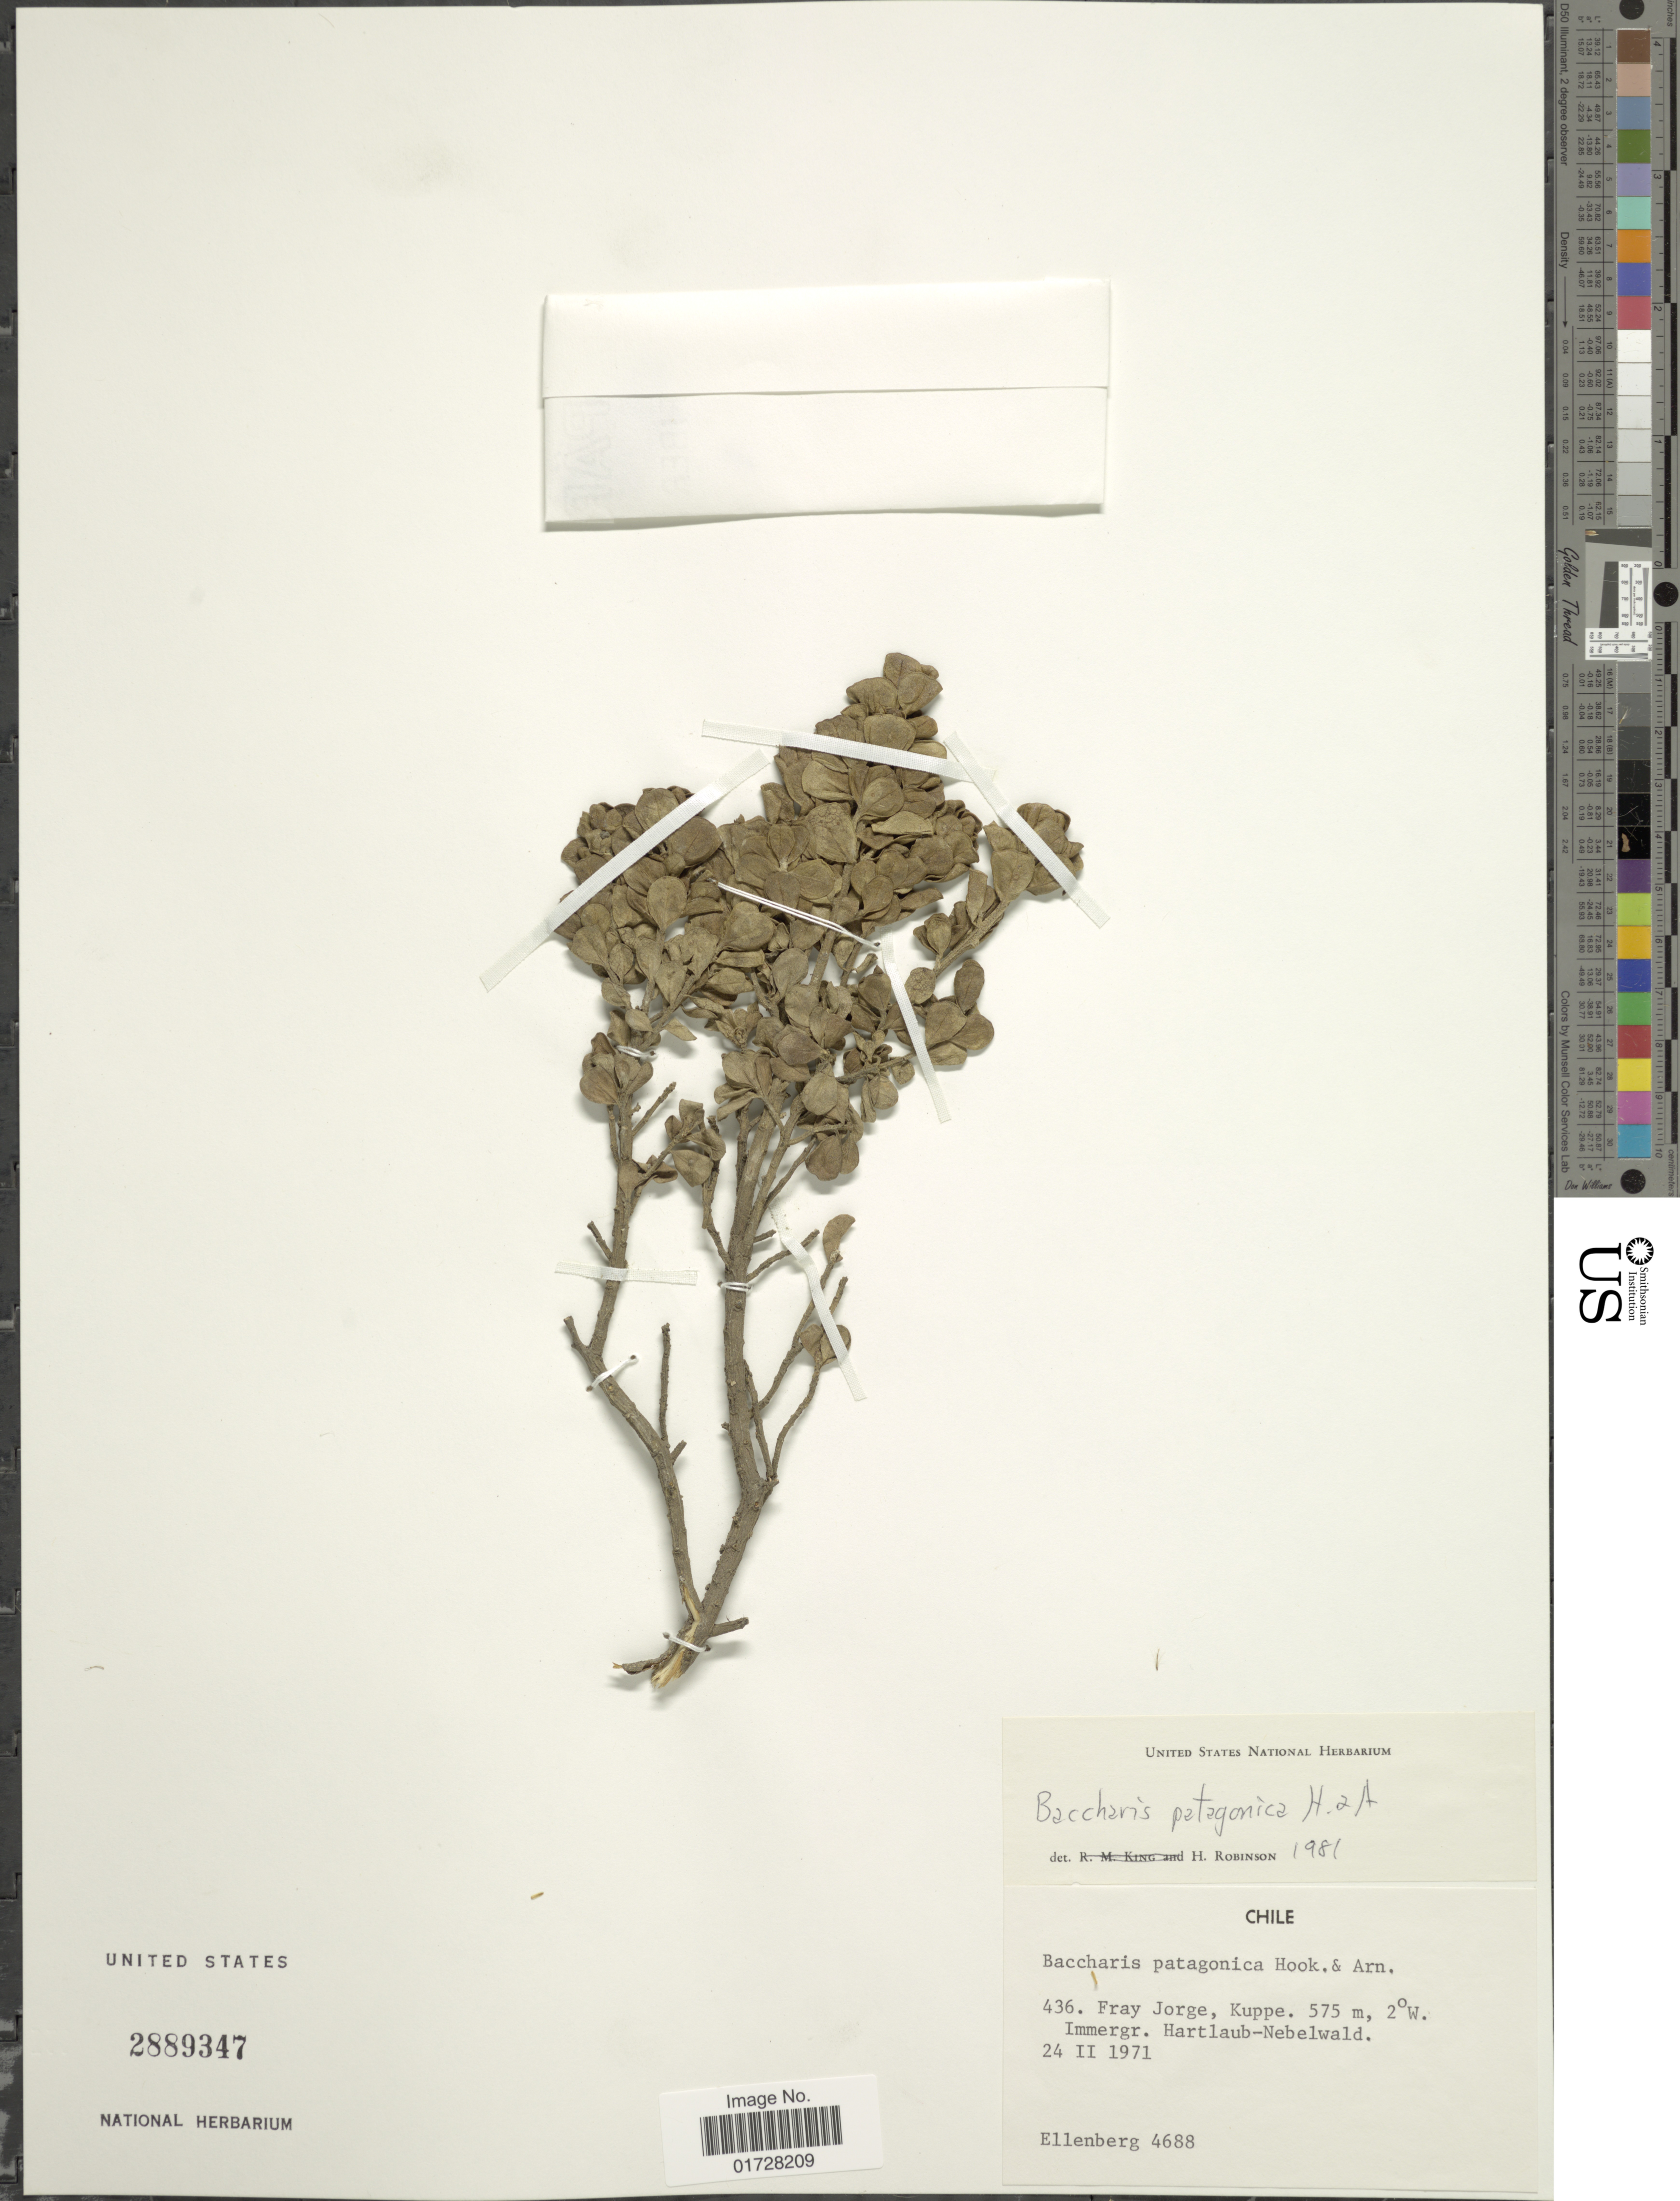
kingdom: Plantae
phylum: Tracheophyta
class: Magnoliopsida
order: Asterales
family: Asteraceae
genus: Baccharis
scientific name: Baccharis patagonica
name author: Hook. & Arn.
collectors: H. Ellenberg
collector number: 436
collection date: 1971-02-24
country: Chile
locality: Fray Jorge, Kuppe., Imergr. Hartlaub-Nebelwald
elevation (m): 575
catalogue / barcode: US 2889347